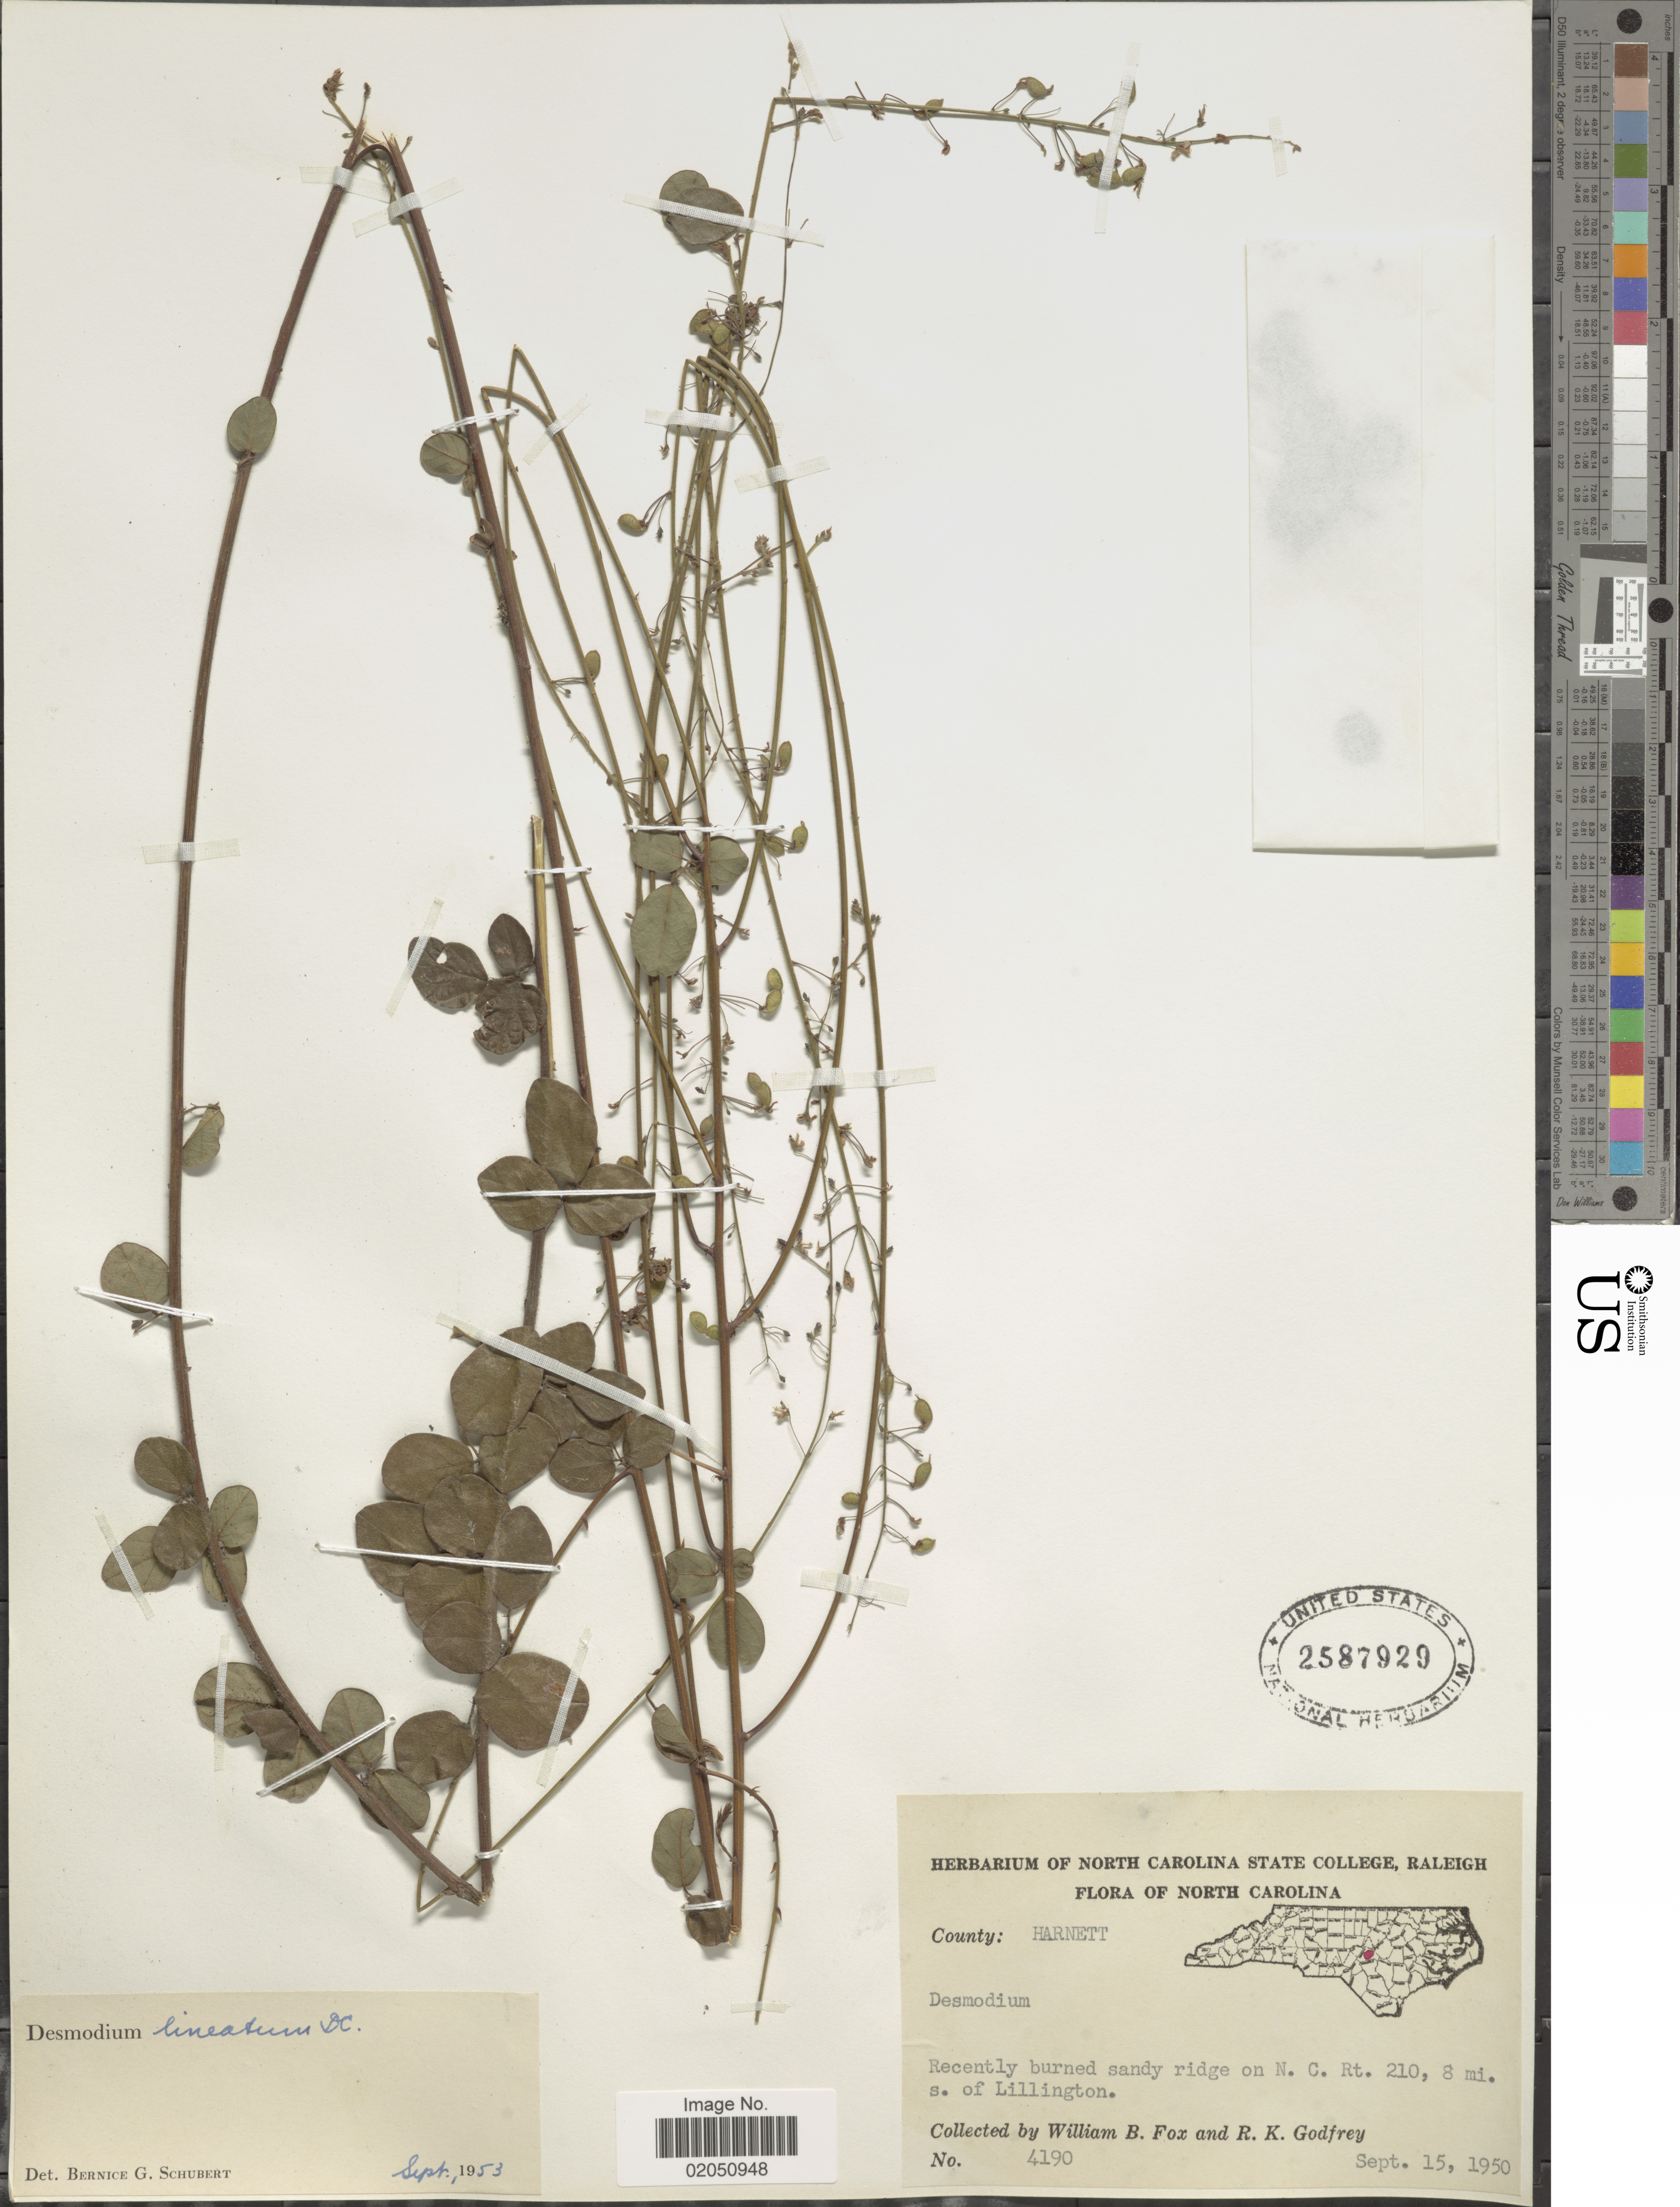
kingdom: Plantae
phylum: Tracheophyta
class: Magnoliopsida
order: Fabales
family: Fabaceae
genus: Desmodium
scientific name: Desmodium lineatum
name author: DC.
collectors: W. B. Fox & R. K. Godfrey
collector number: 4190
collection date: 1950-09-15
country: United States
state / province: North Carolina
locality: County: Harnett, Recently burned sandy ridge on N.C. Rt. 210, 8 mi s. of Lillington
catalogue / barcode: US 2587929